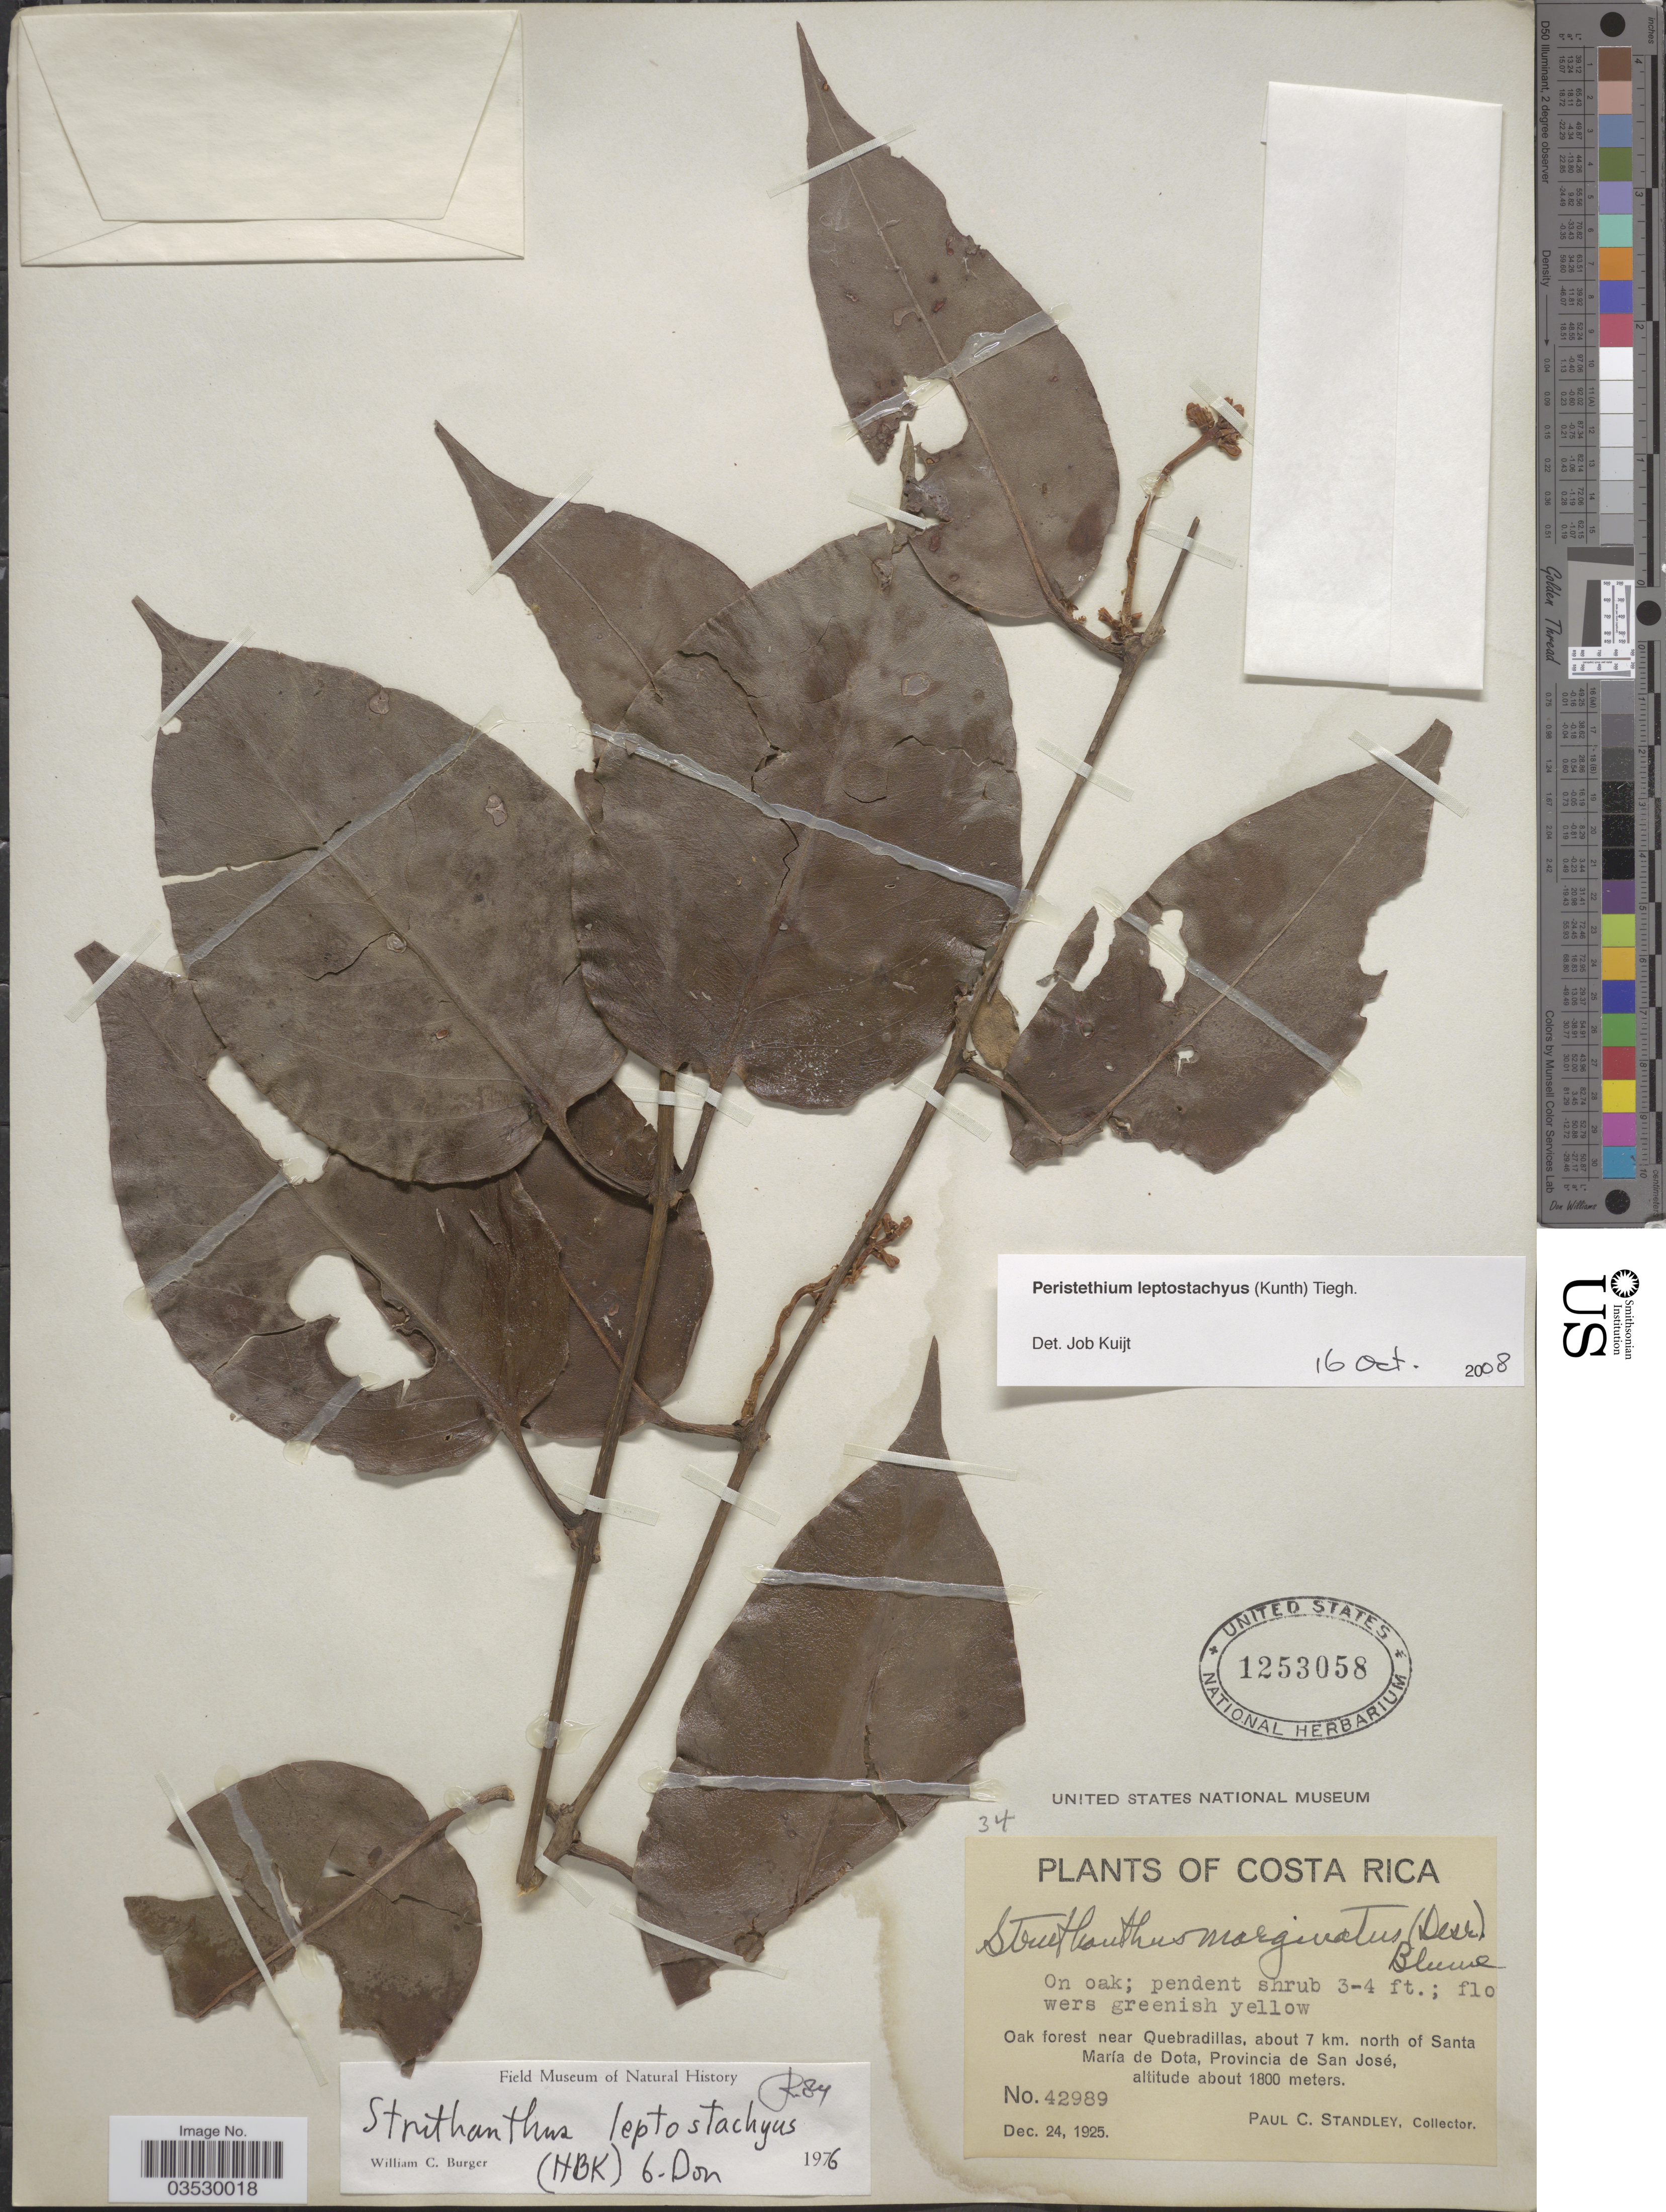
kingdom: Plantae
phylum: Tracheophyta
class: Magnoliopsida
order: Santalales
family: Loranthaceae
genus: Struthanthus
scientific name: Struthanthus leptostachyus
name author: Kunth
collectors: P. C. Standley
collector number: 42989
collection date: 1925-12-24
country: Costa Rica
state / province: San José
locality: Oak forest near Quebradillas, about 7 km. north of Santa María de Dota.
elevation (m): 1800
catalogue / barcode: US 1253058